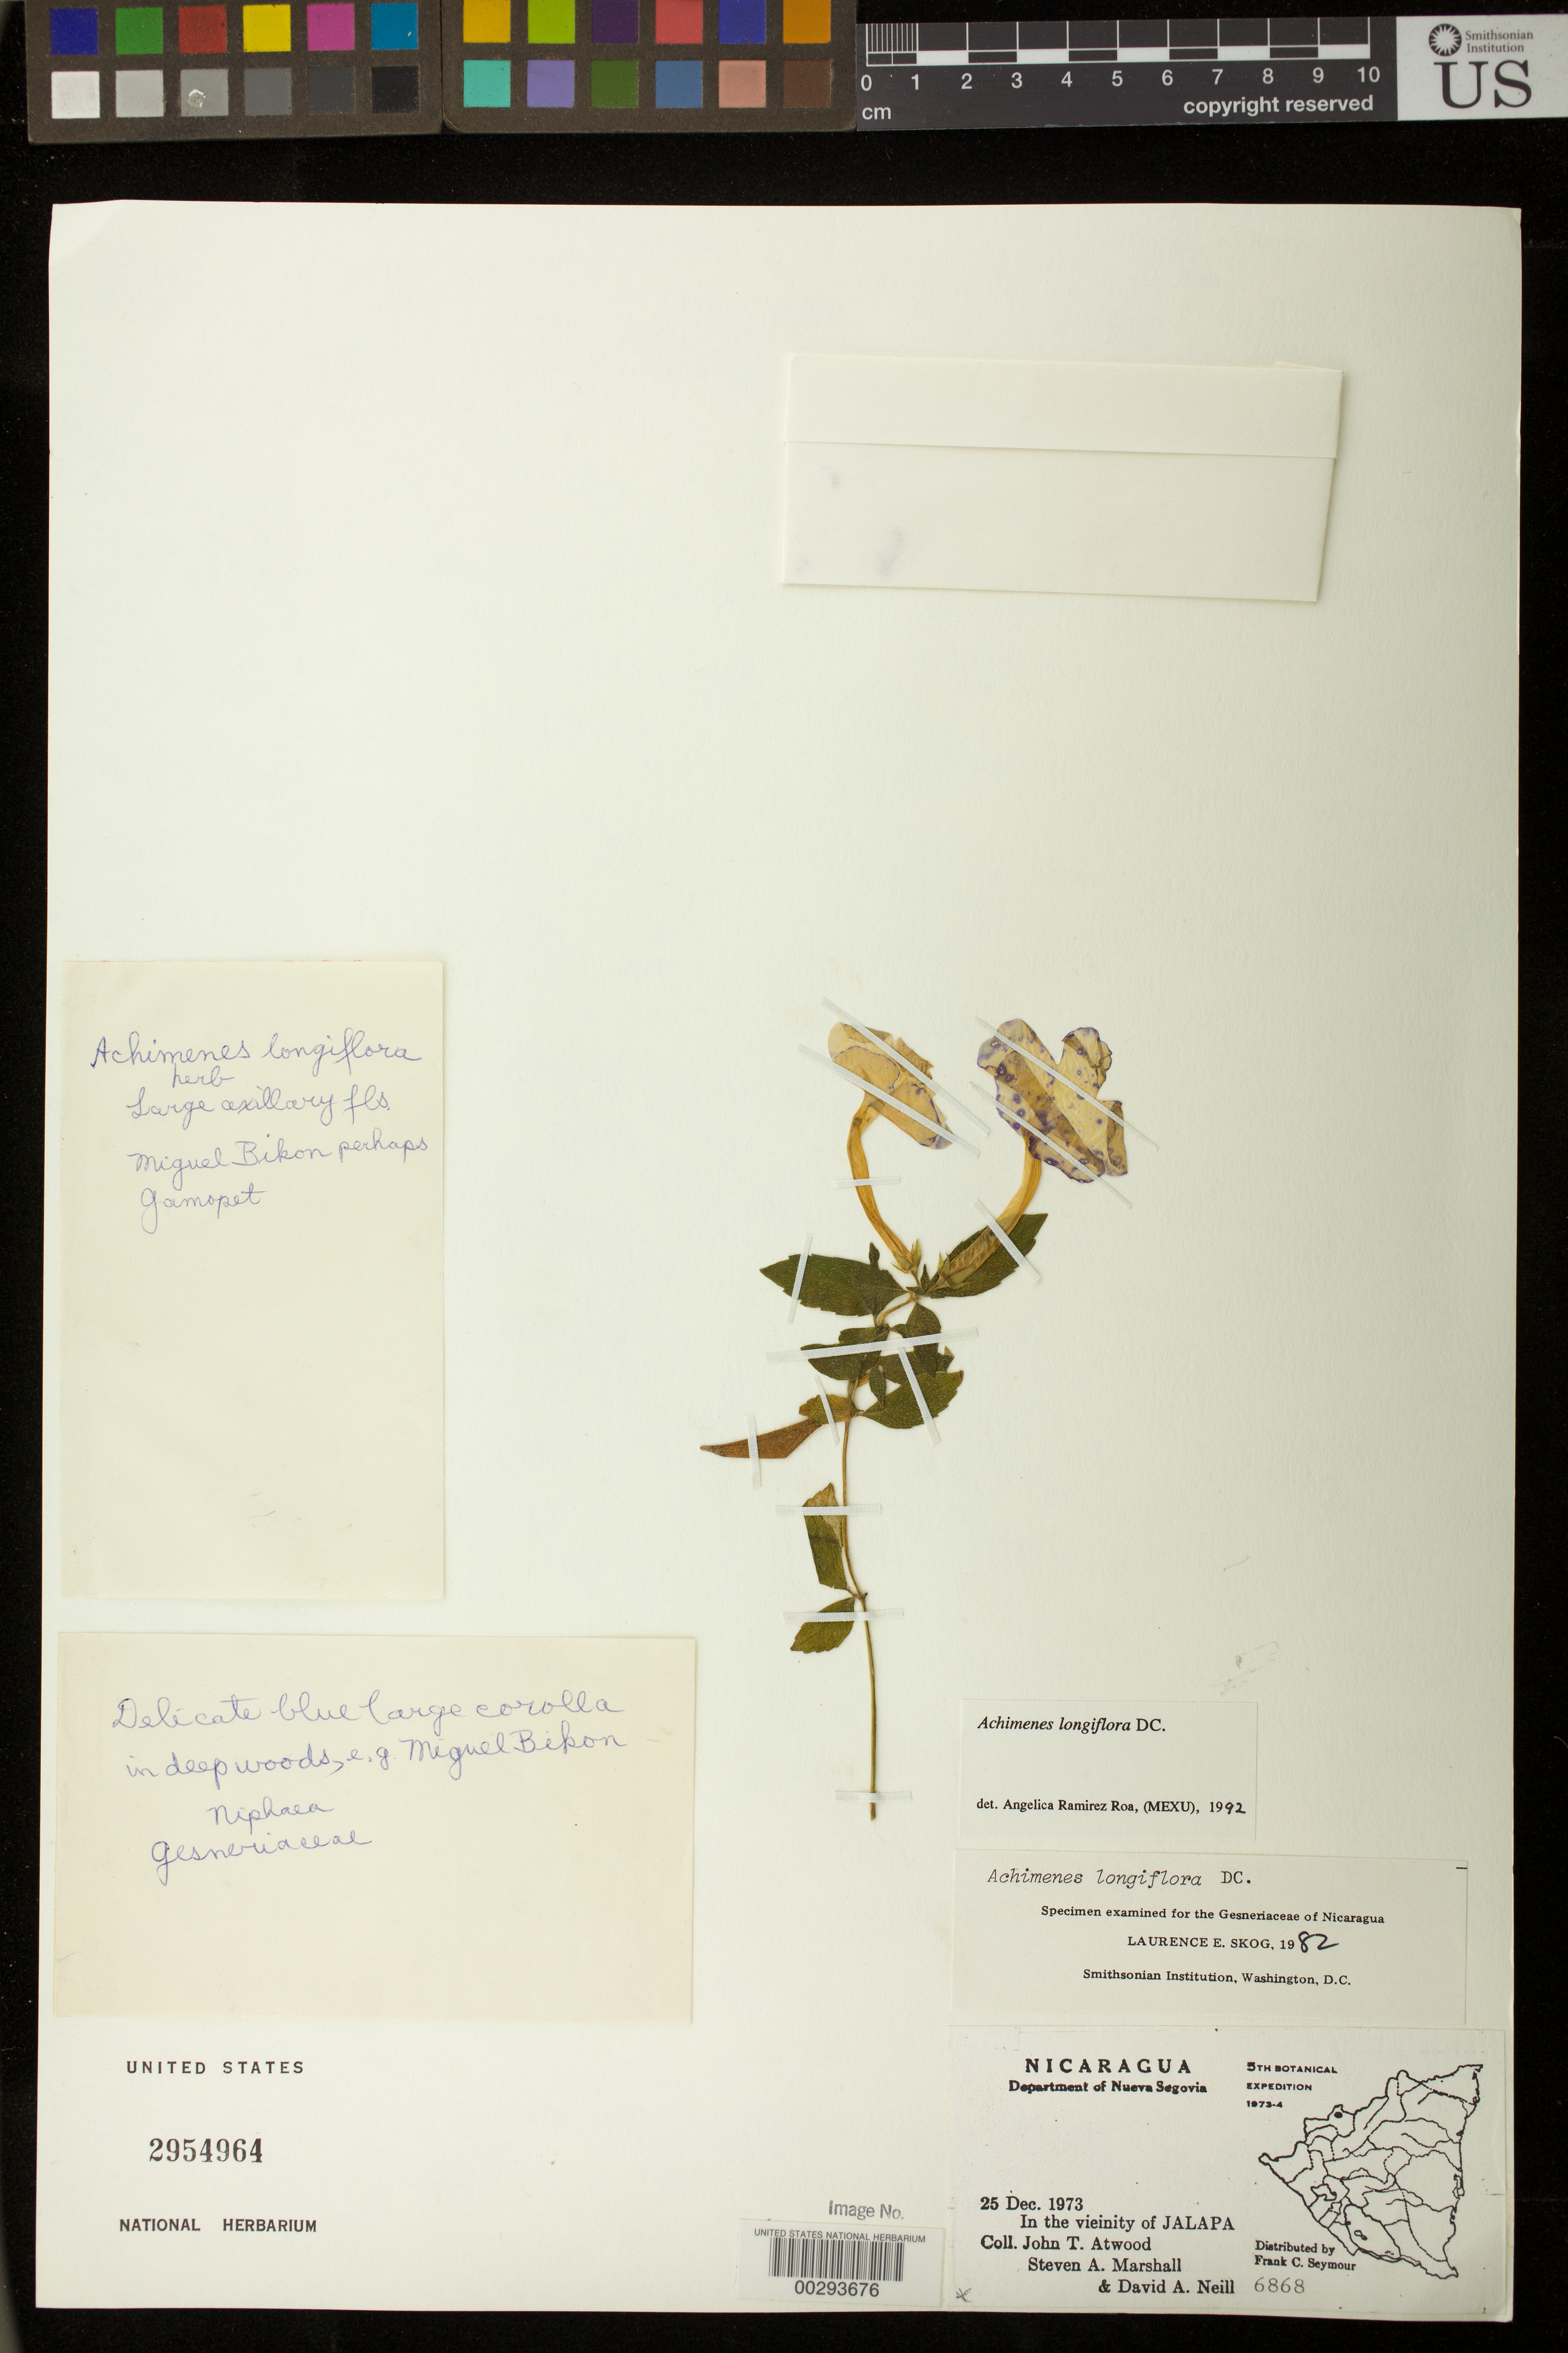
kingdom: Plantae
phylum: Tracheophyta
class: Magnoliopsida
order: Lamiales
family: Gesneriaceae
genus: Achimenes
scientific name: Achimenes longiflora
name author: DC.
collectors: J. T. Atwood, S. A. Marshall & D. A. Neill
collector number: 6868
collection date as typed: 25 Dec 1973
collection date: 1973-12-25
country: Nicaragua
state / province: Nueva Segovia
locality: In the vicinity of Jalapa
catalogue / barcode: US 2954964